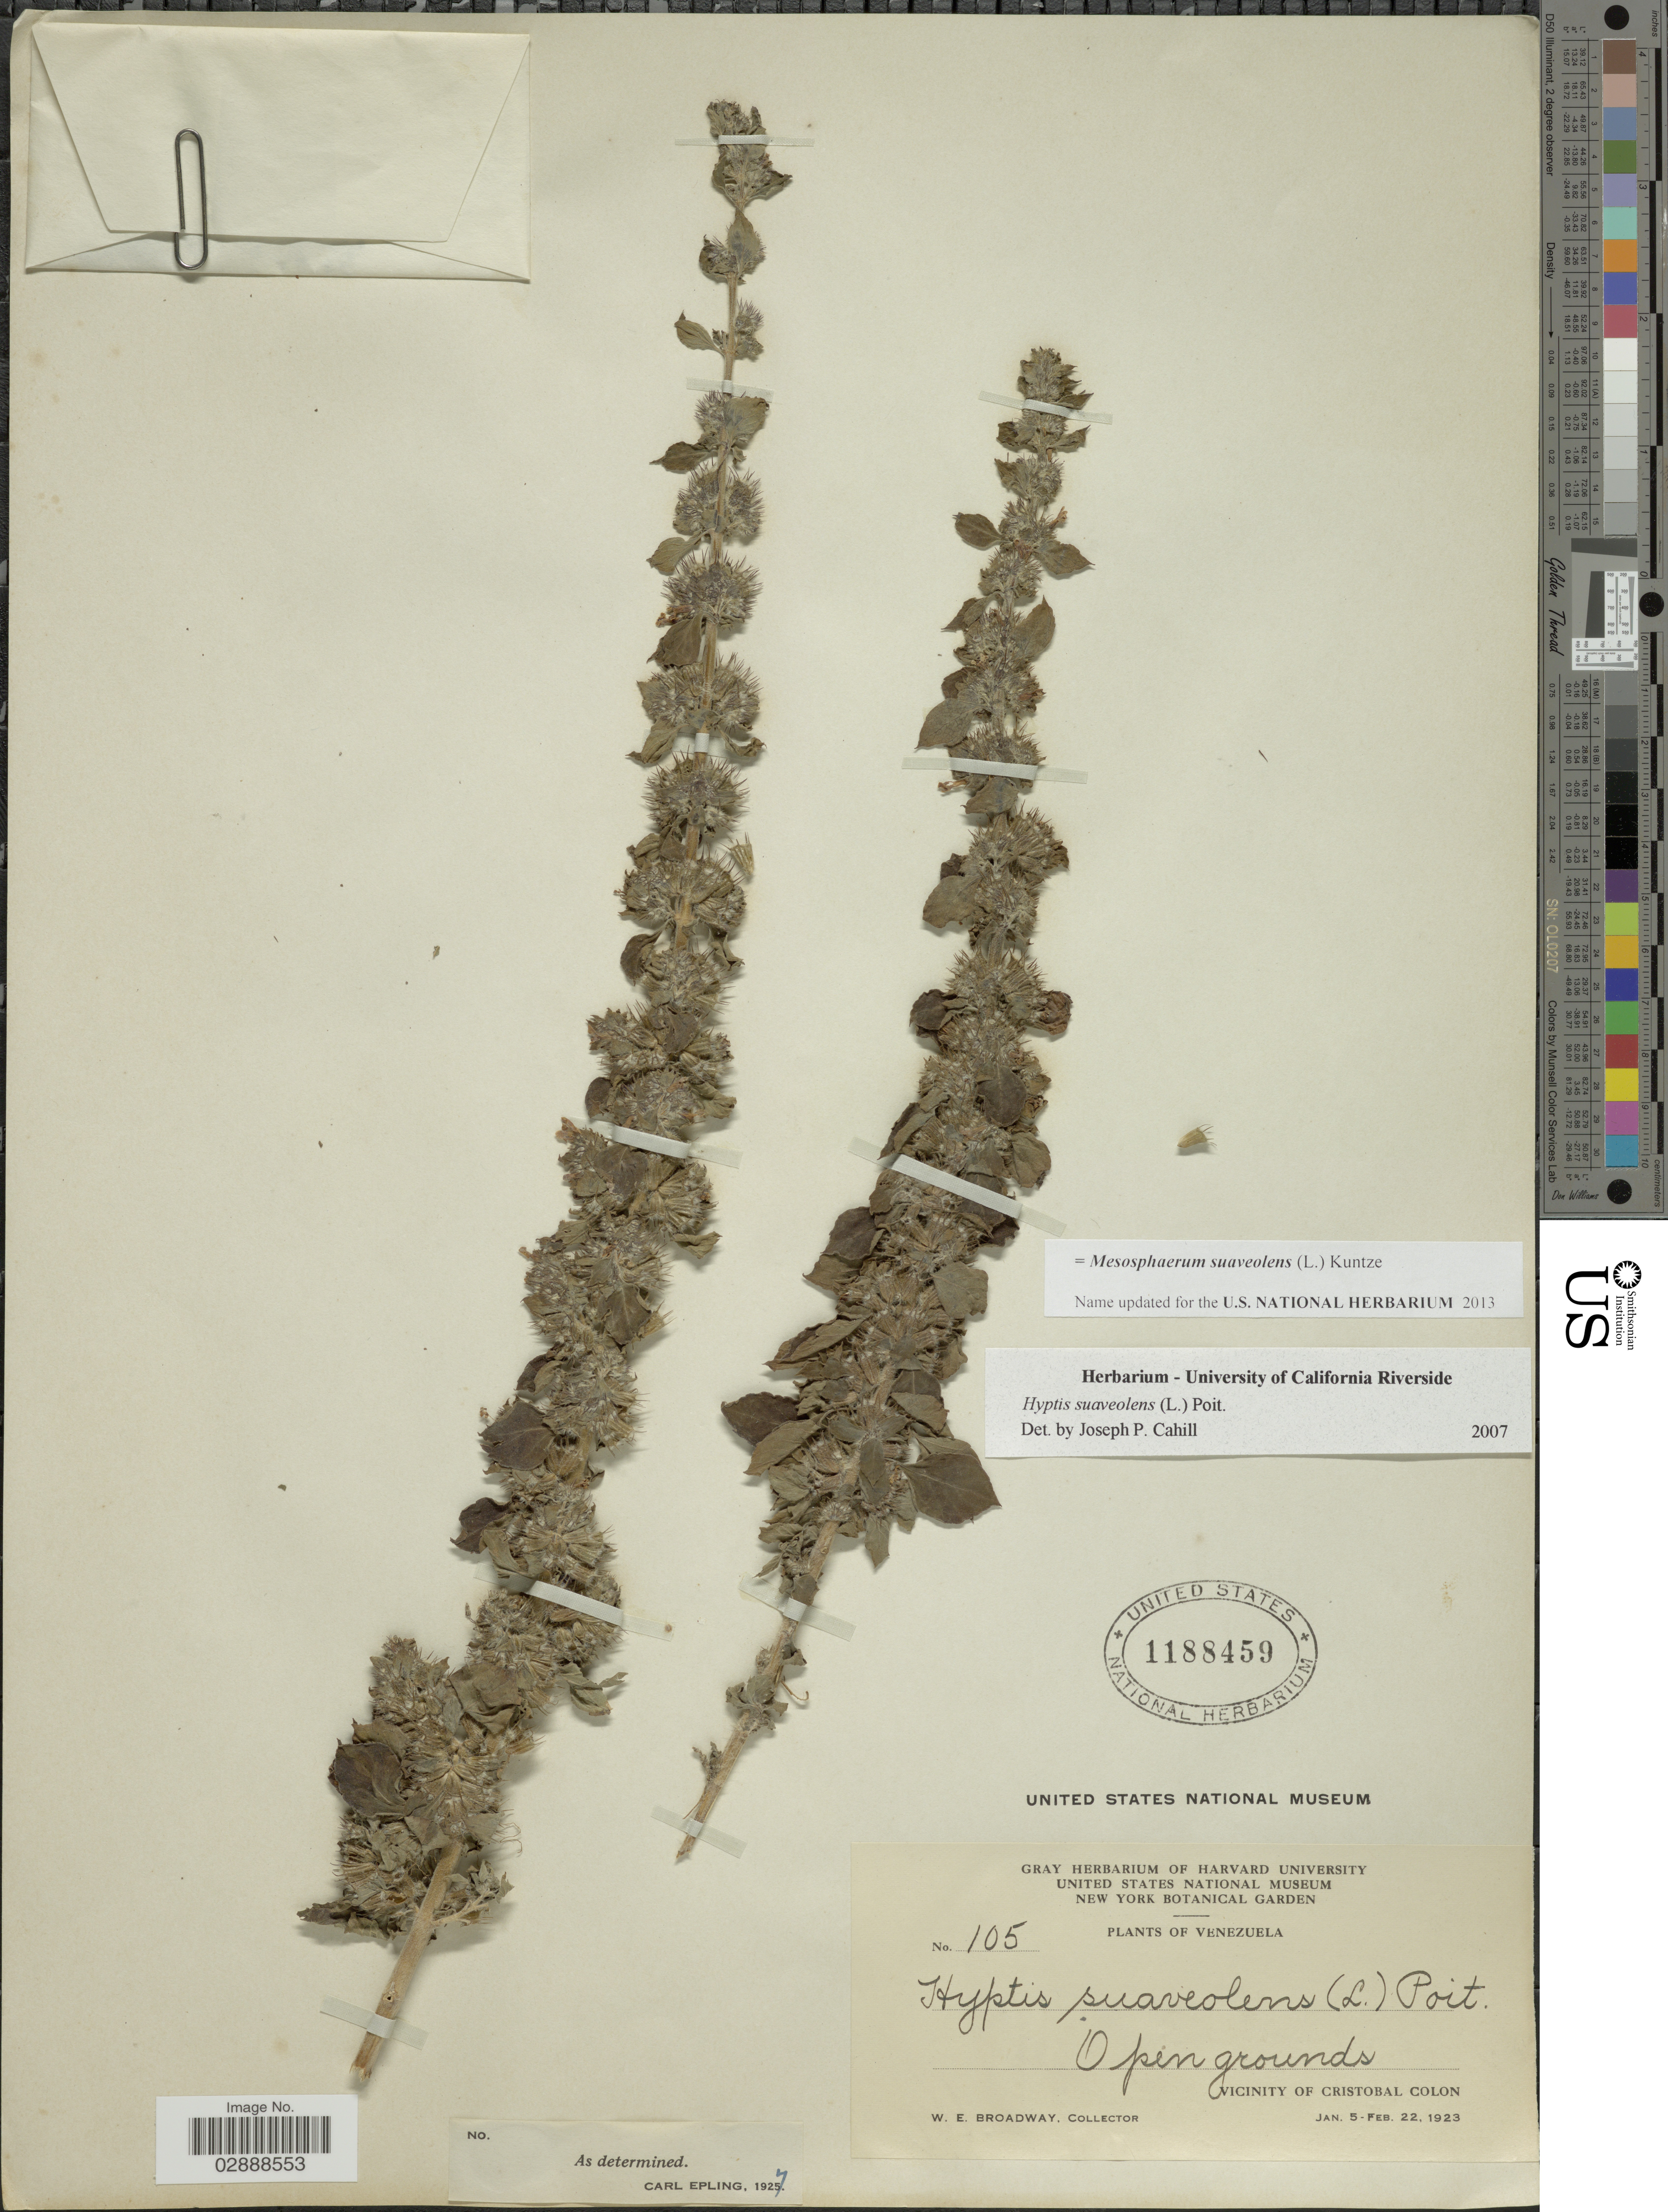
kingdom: Plantae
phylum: Tracheophyta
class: Magnoliopsida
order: Lamiales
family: Lamiaceae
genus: Mesosphaerum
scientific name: Mesosphaerum suaveolens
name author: (L.) Kuntze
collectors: W. E. Broadway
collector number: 105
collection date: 1923-01-05/1923-02-22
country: Venezuela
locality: Vicinity of Cristobal Colon.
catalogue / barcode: US 1188459